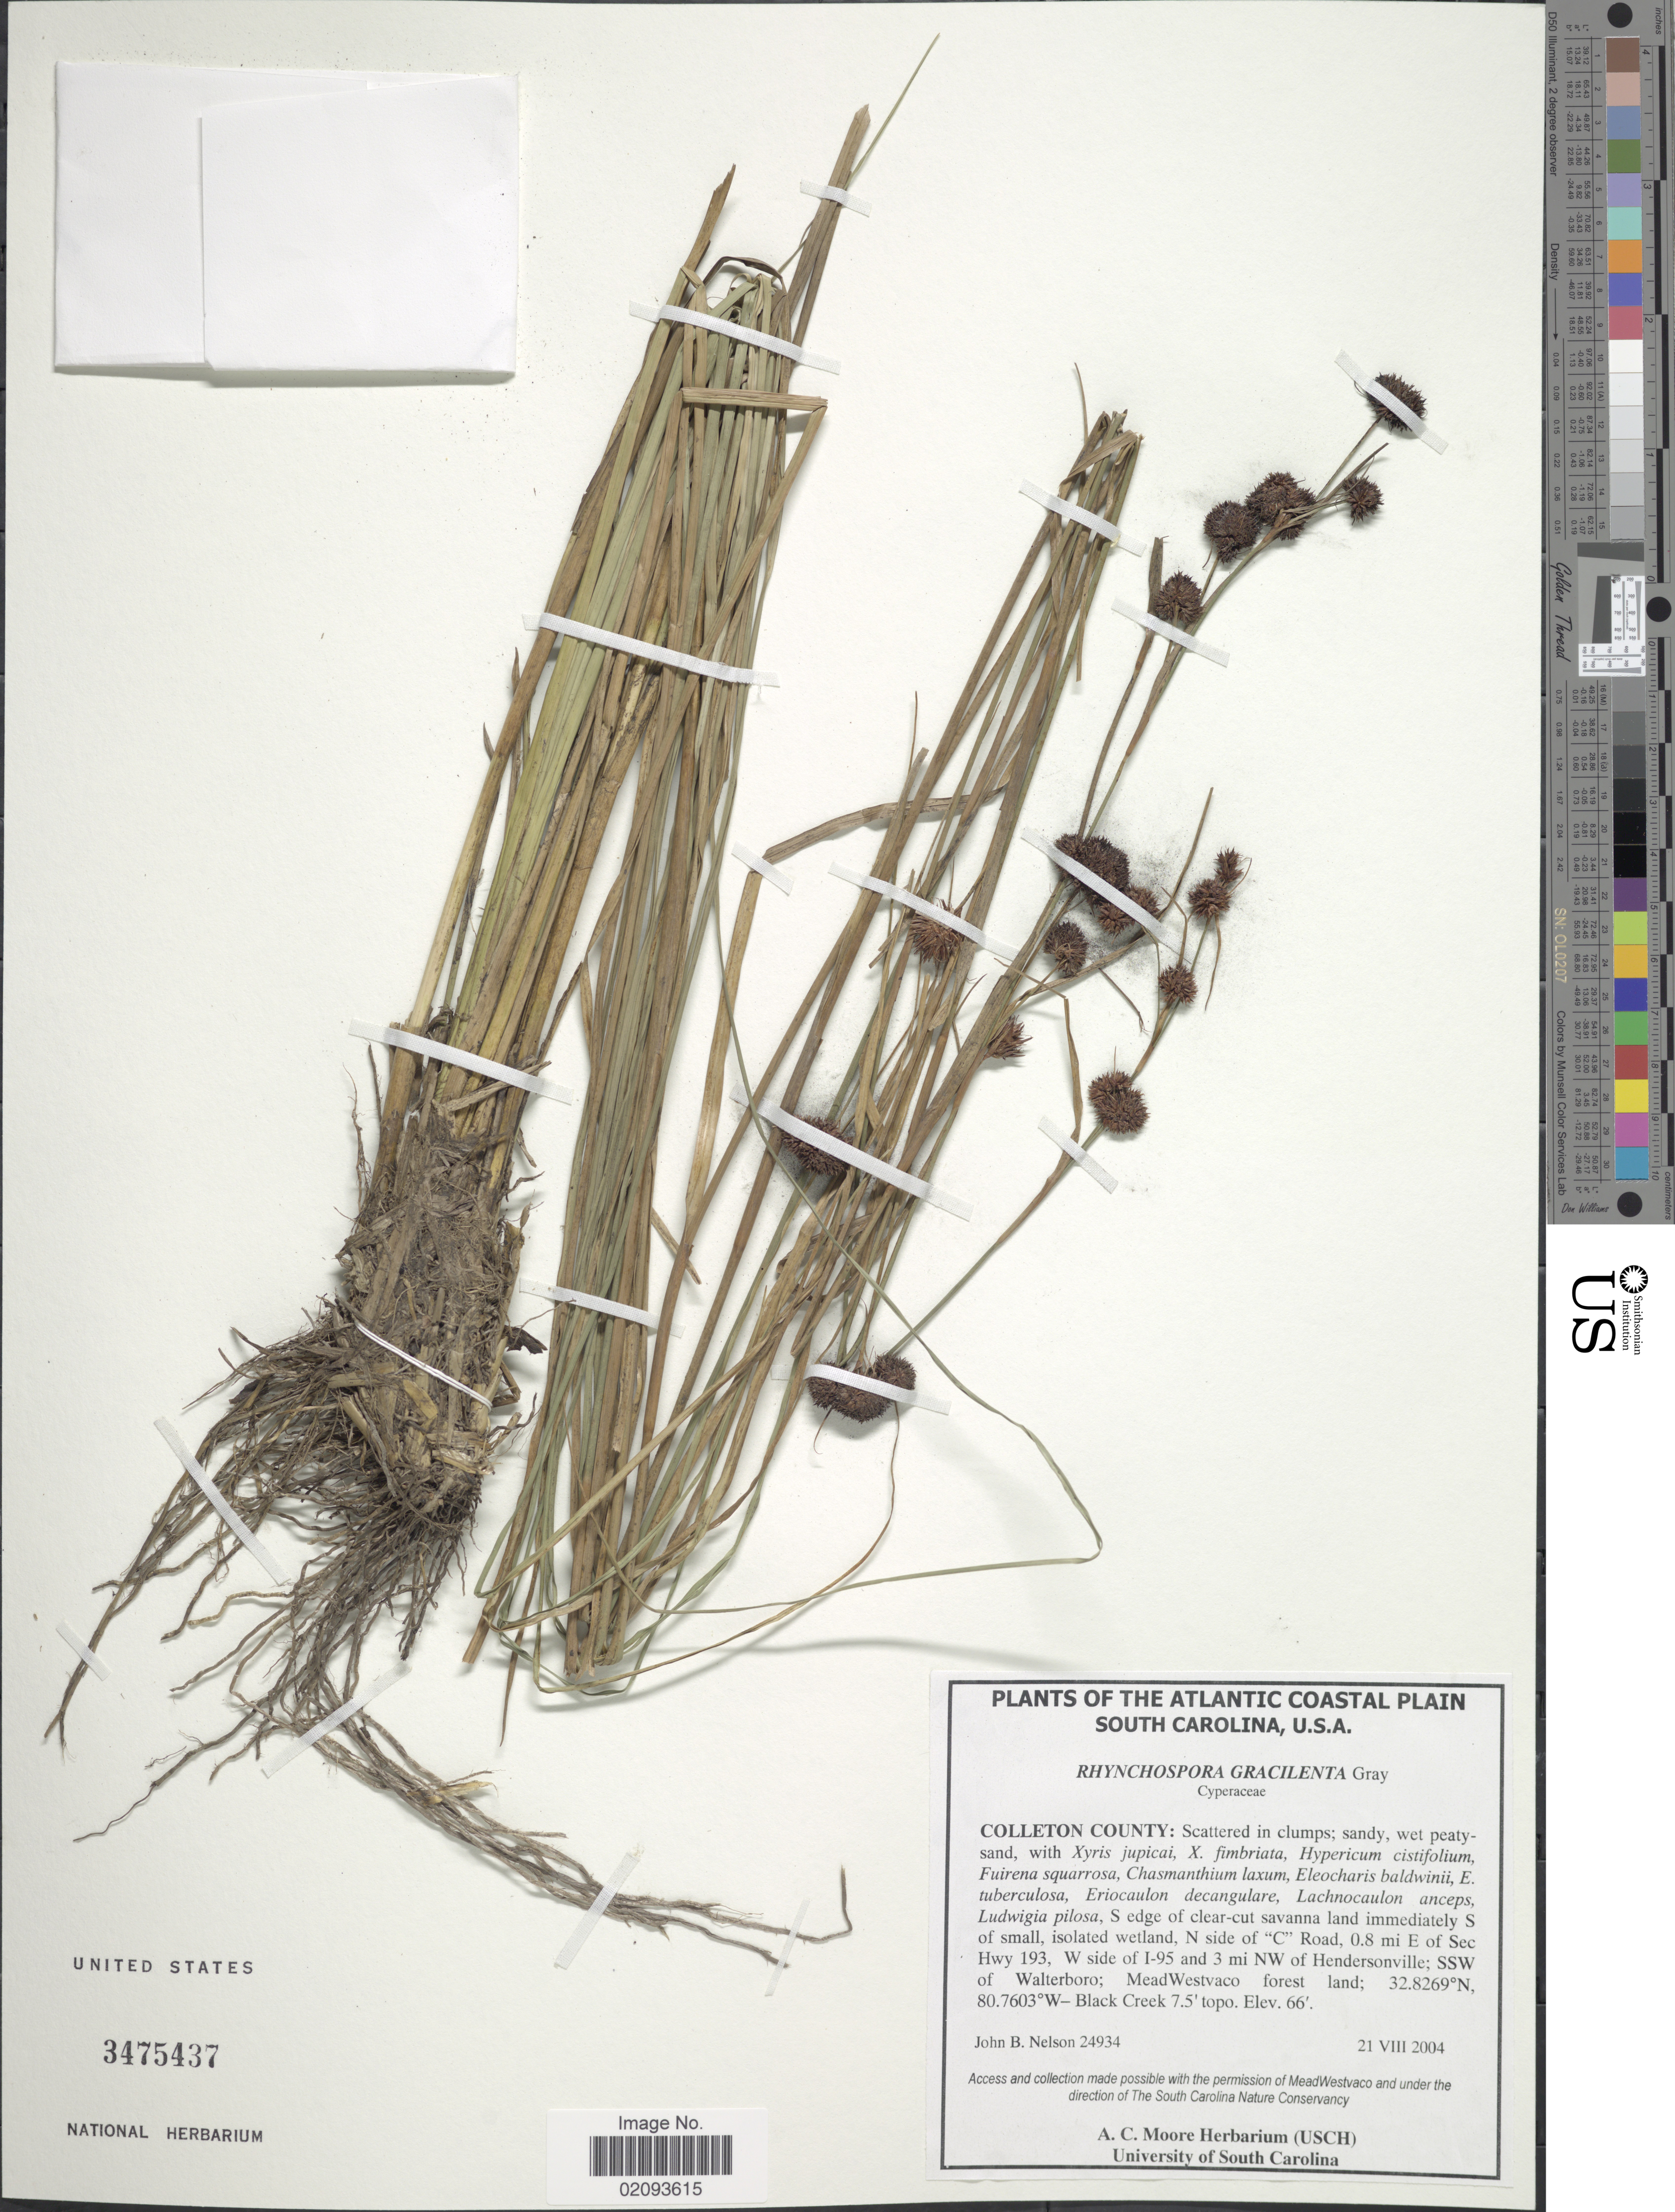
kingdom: Plantae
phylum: Tracheophyta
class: Liliopsida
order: Poales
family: Cyperaceae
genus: Rhynchospora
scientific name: Rhynchospora gracilenta A. Gray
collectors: J. Nelson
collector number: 24934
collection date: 2004-08-21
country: United States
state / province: South Carolina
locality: Atlantic Coastal Plain. Colleton County: S edge of clear-cut savanna land immediately S of small, isolated wetland, N side of "C" Road, 0.8 mi E of Sec Hwy 193, W side of I-95 and 3 mi NW of Hendersonville; SSW of Walterboro; MeadWestvaco forest land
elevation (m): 20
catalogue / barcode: US 3475437